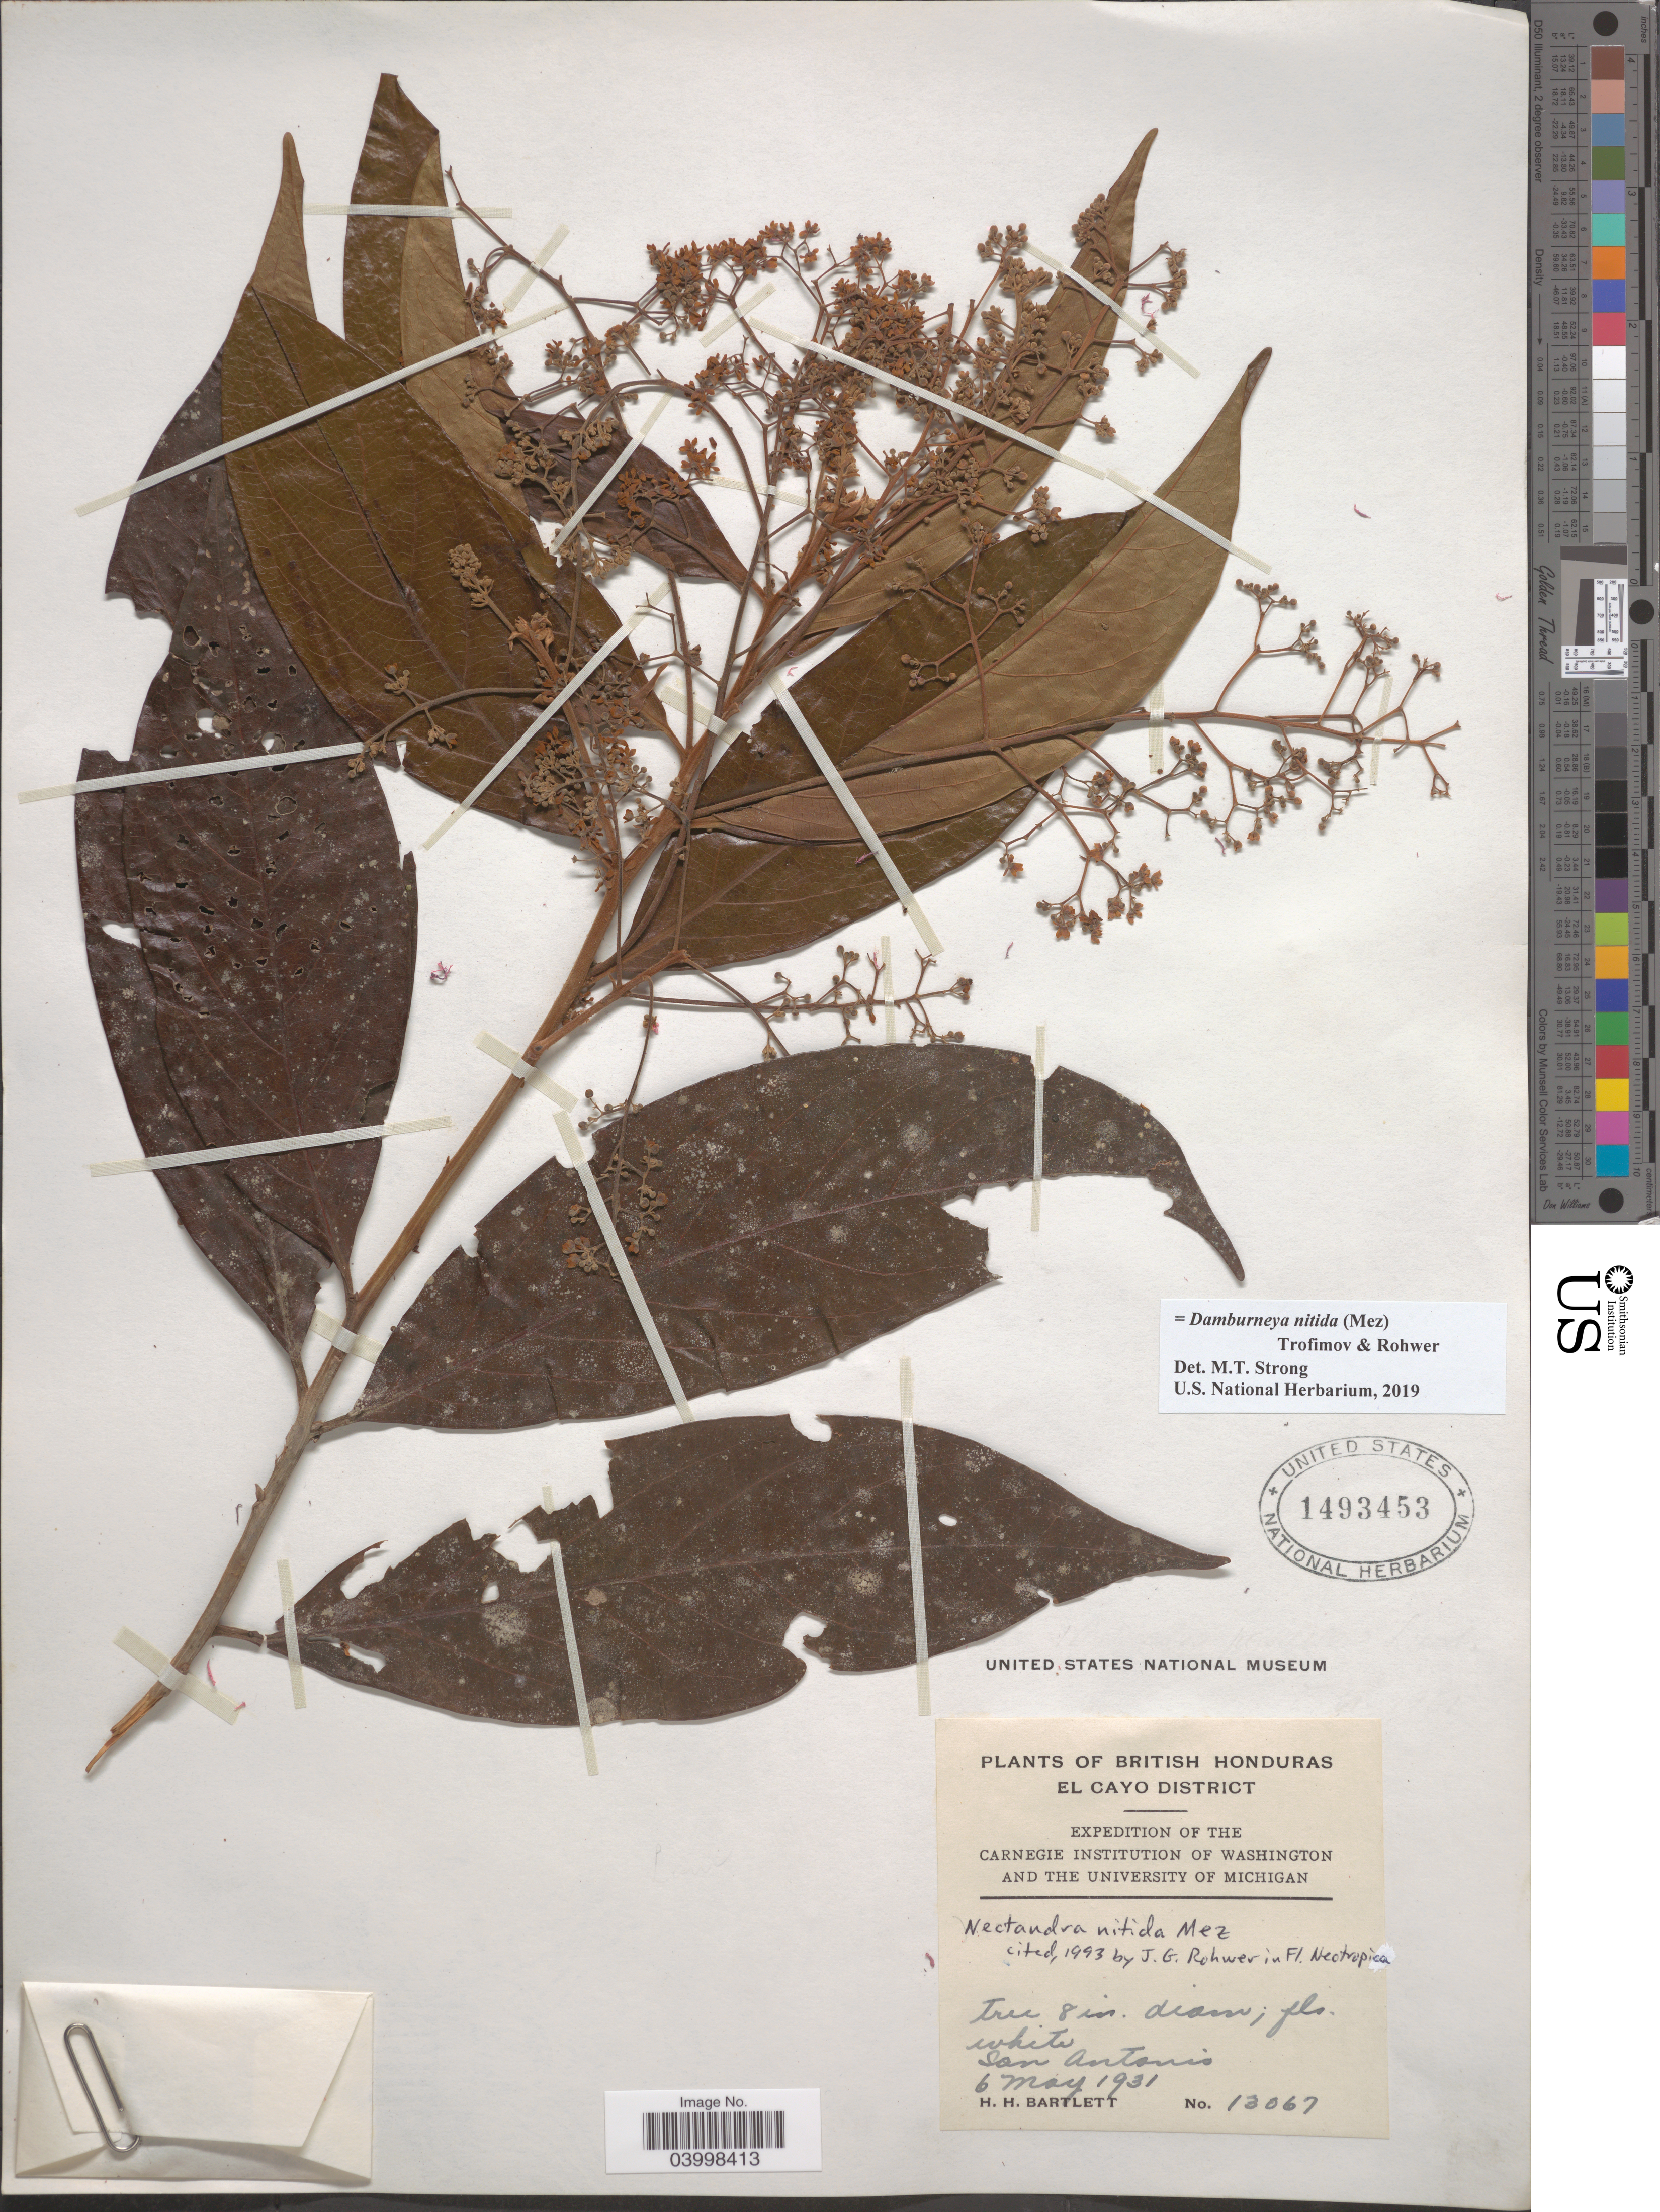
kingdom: Plantae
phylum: Tracheophyta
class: Magnoliopsida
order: Laurales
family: Lauraceae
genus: Damburneya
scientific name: Damburneya nitida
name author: (Mez) Trofimov & Rohwer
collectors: H. H. Bartlett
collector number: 13067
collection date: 1931-05-06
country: Belize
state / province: Cayo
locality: British Honduras. El Cayo District. San Antonio.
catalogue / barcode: US 1493453